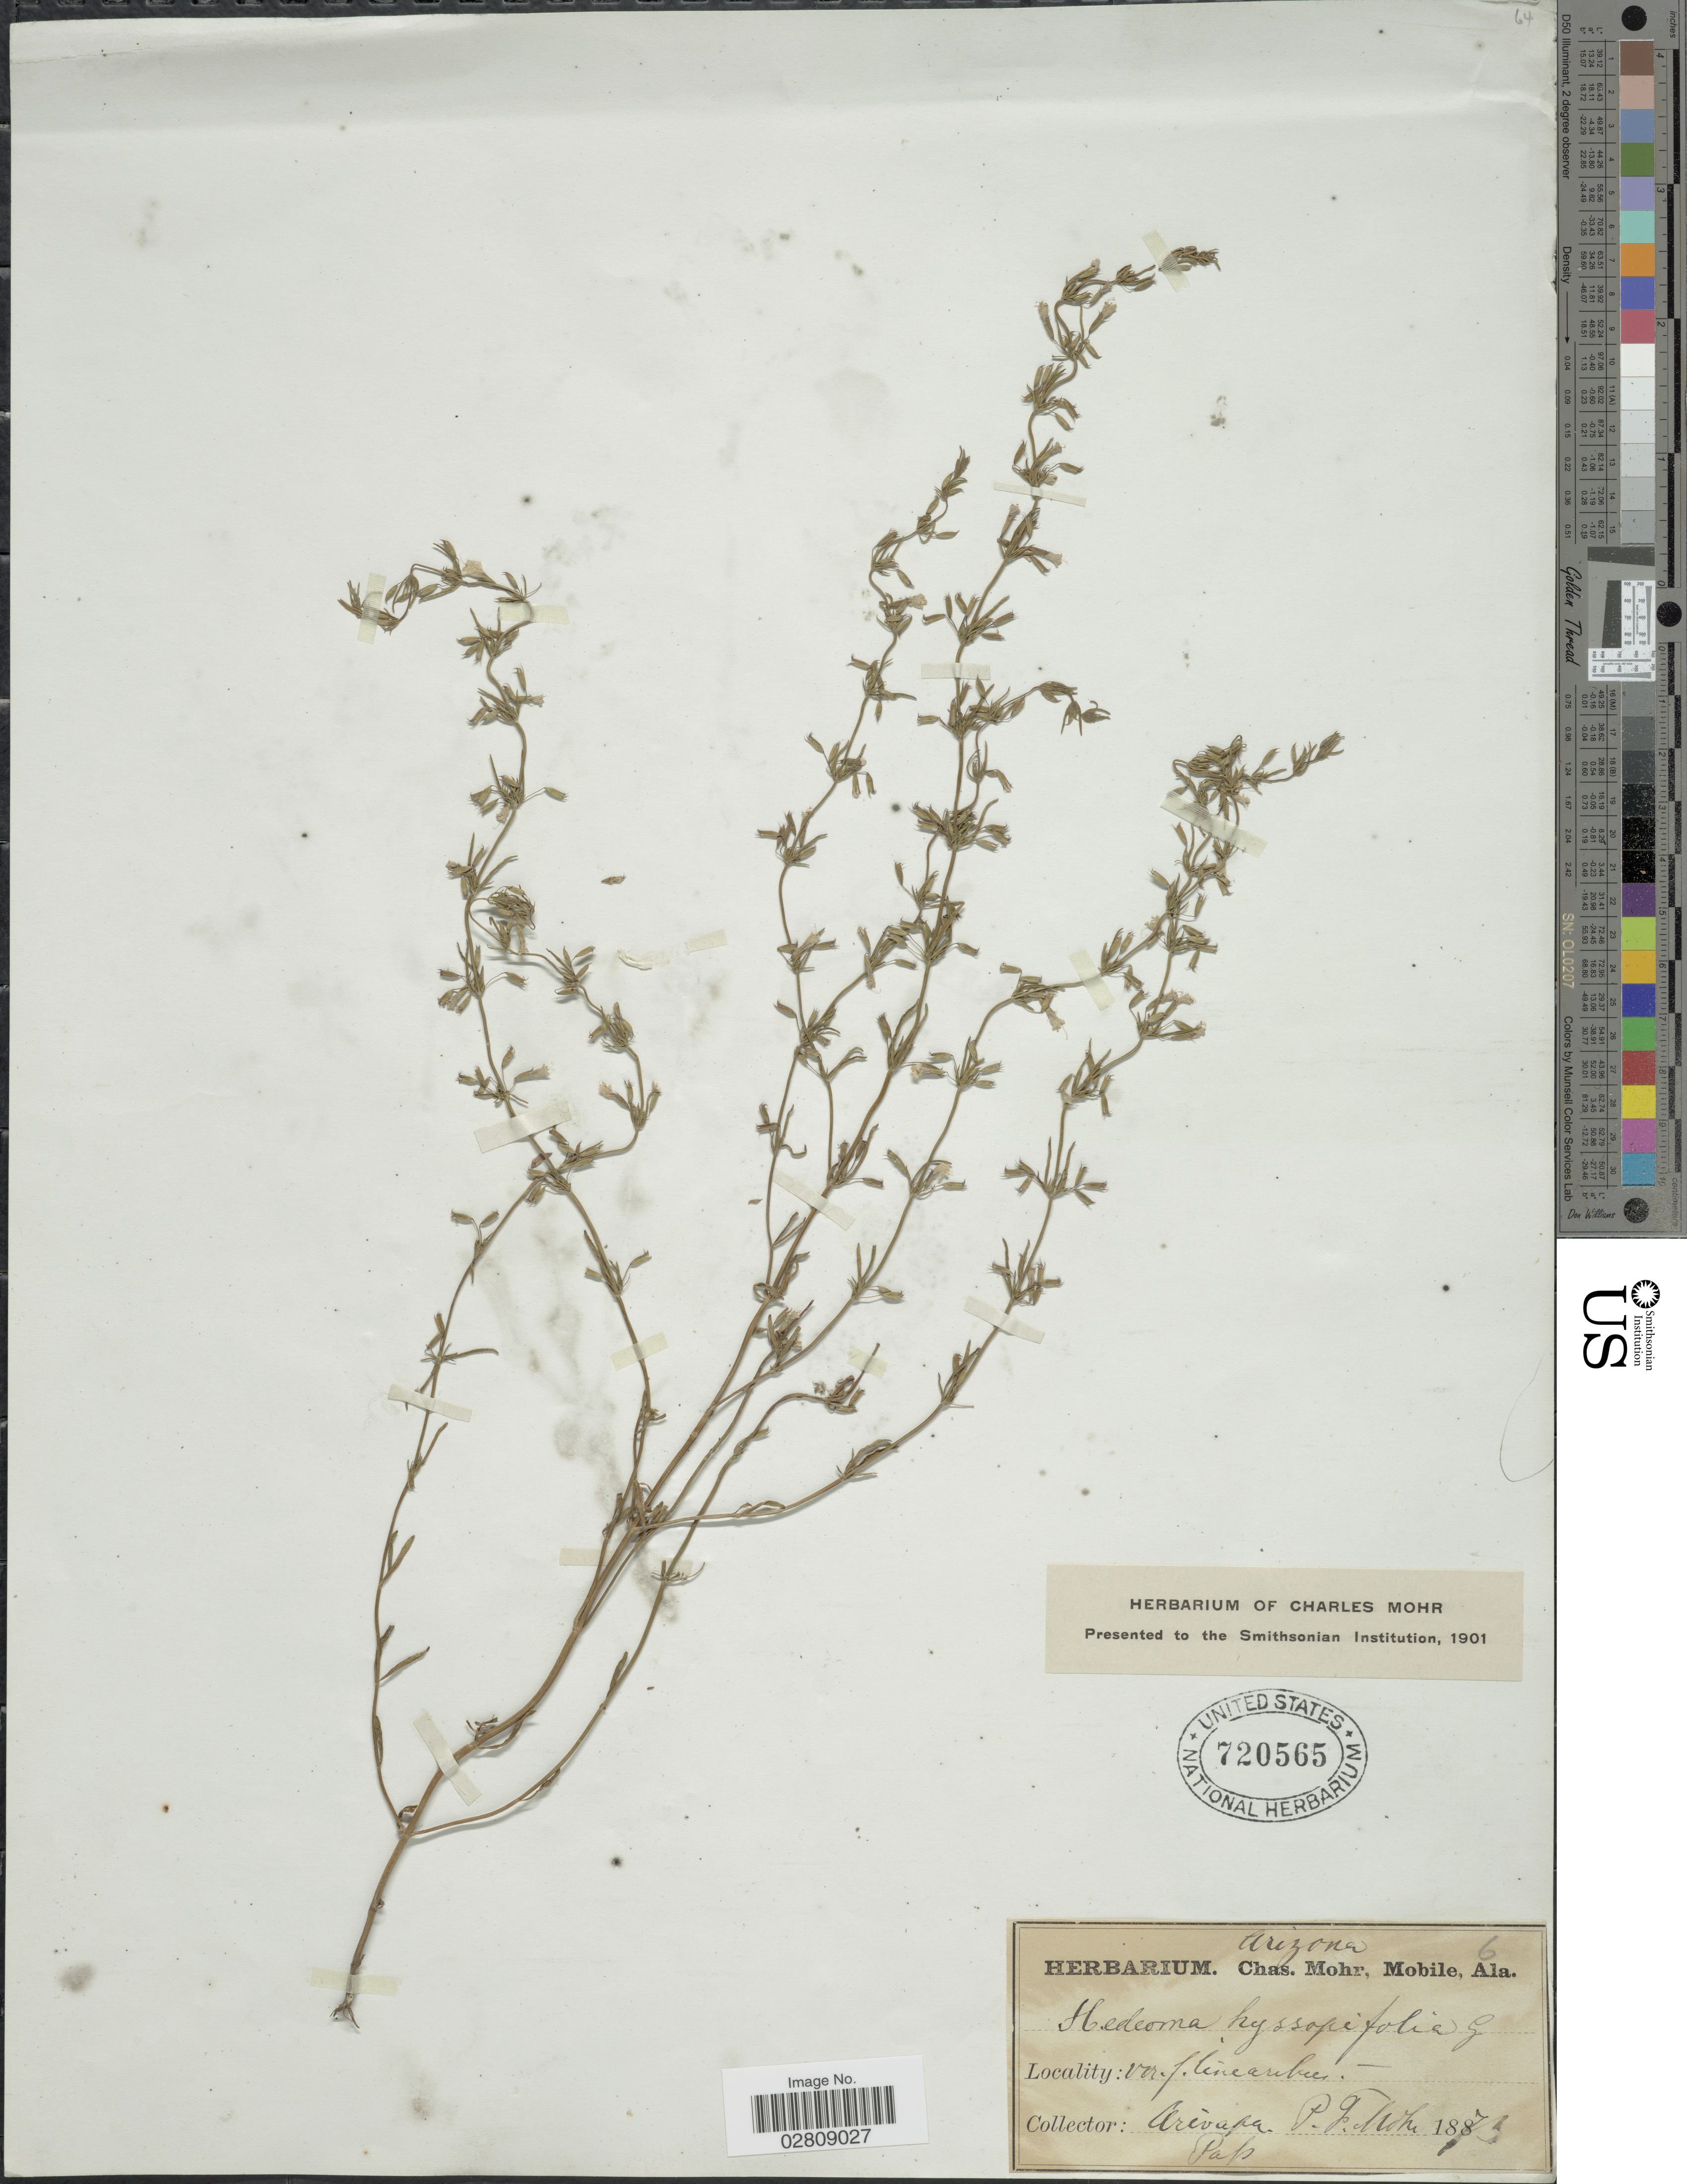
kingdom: Plantae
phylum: Tracheophyta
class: Magnoliopsida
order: Lamiales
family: Lamiaceae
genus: Hedeoma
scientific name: Hedeoma sp.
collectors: P. F. Mohr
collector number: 6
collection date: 1873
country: United States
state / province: Arizona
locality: Arivaca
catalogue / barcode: US 720565